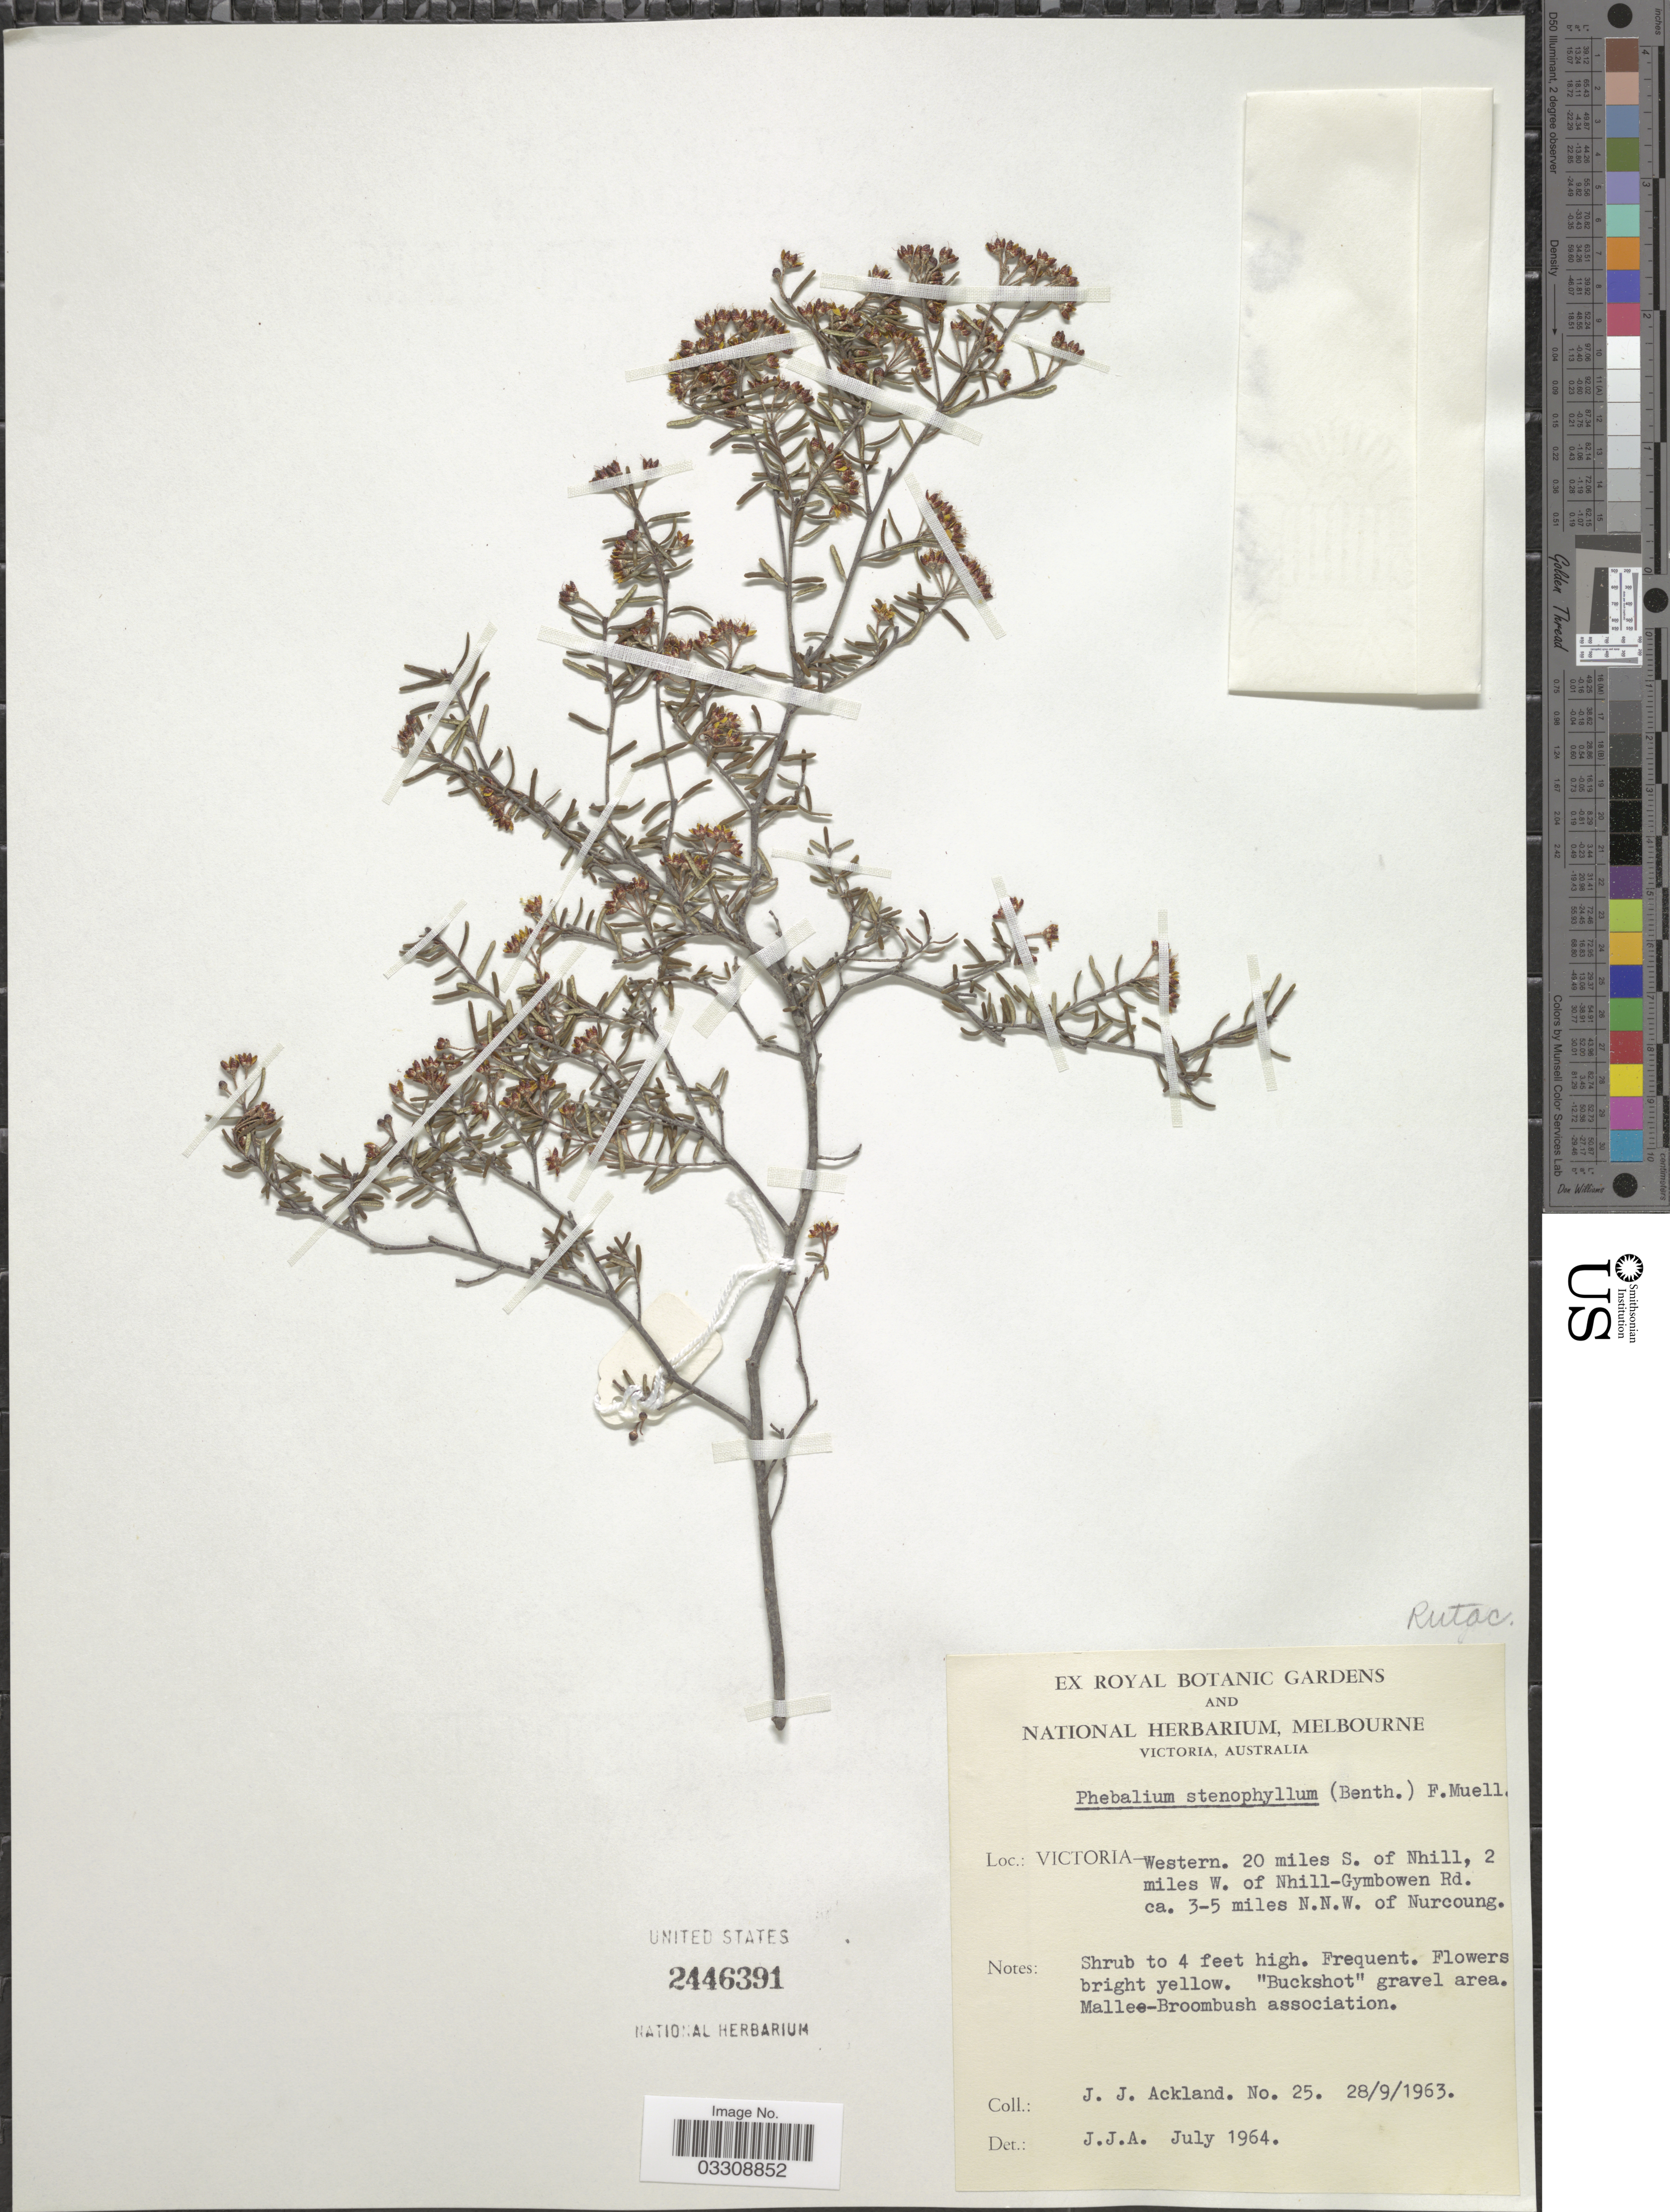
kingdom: Plantae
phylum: Tracheophyta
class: Magnoliopsida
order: Sapindales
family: Rutaceae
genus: Phebalium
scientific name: Phebalium stenophyllum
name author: (Benth.) Maiden & Betche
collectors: J. J. Ackland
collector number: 25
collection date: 1963-09-28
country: Australia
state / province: Victoria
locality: Victoria - Western. 20 miles S. of Nhill, 2 miles W. of Nhill-Gymbowen Rd. ca. 3-5 miles N.N.W. of Nurcoug.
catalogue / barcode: US 2446391